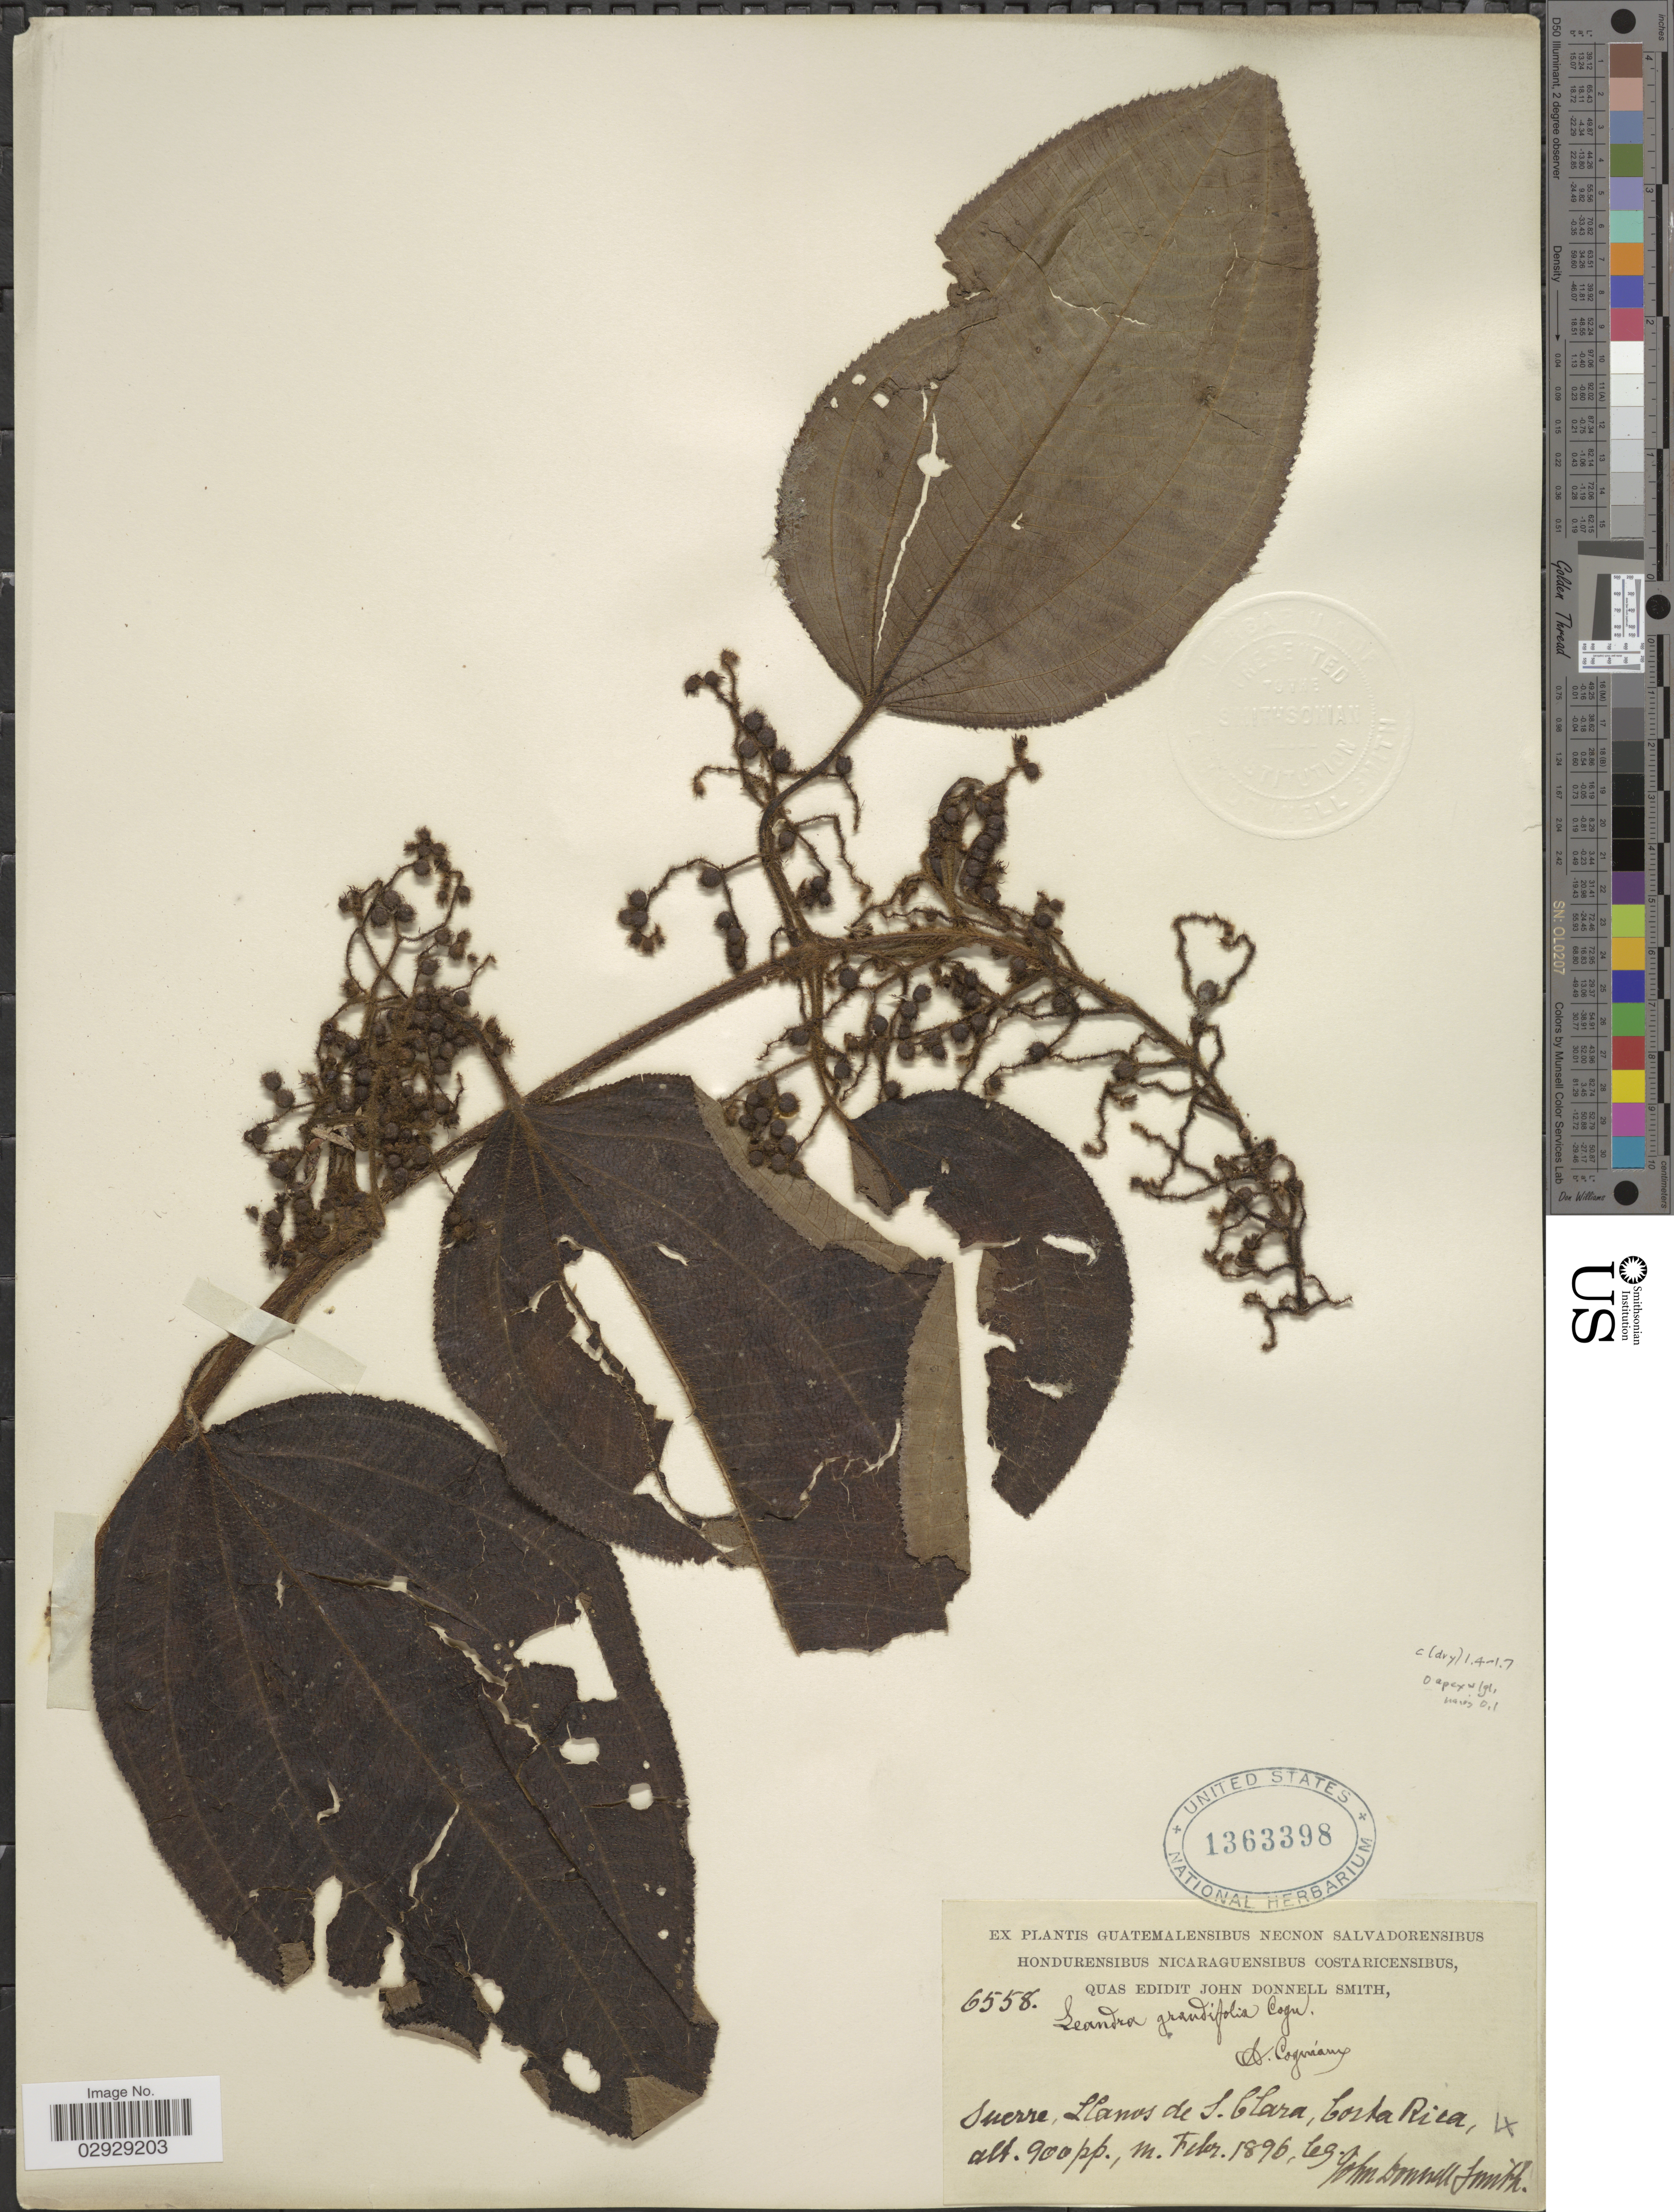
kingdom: Plantae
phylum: Tracheophyta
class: Magnoliopsida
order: Myrtales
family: Melastomataceae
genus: Leandra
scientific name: Leandra grandifolia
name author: Cogn.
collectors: J. Donnell Smith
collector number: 6558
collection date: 1896-02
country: Costa Rica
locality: Suerre, Llanos de S. Clara.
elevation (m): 274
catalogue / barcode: US 1363398